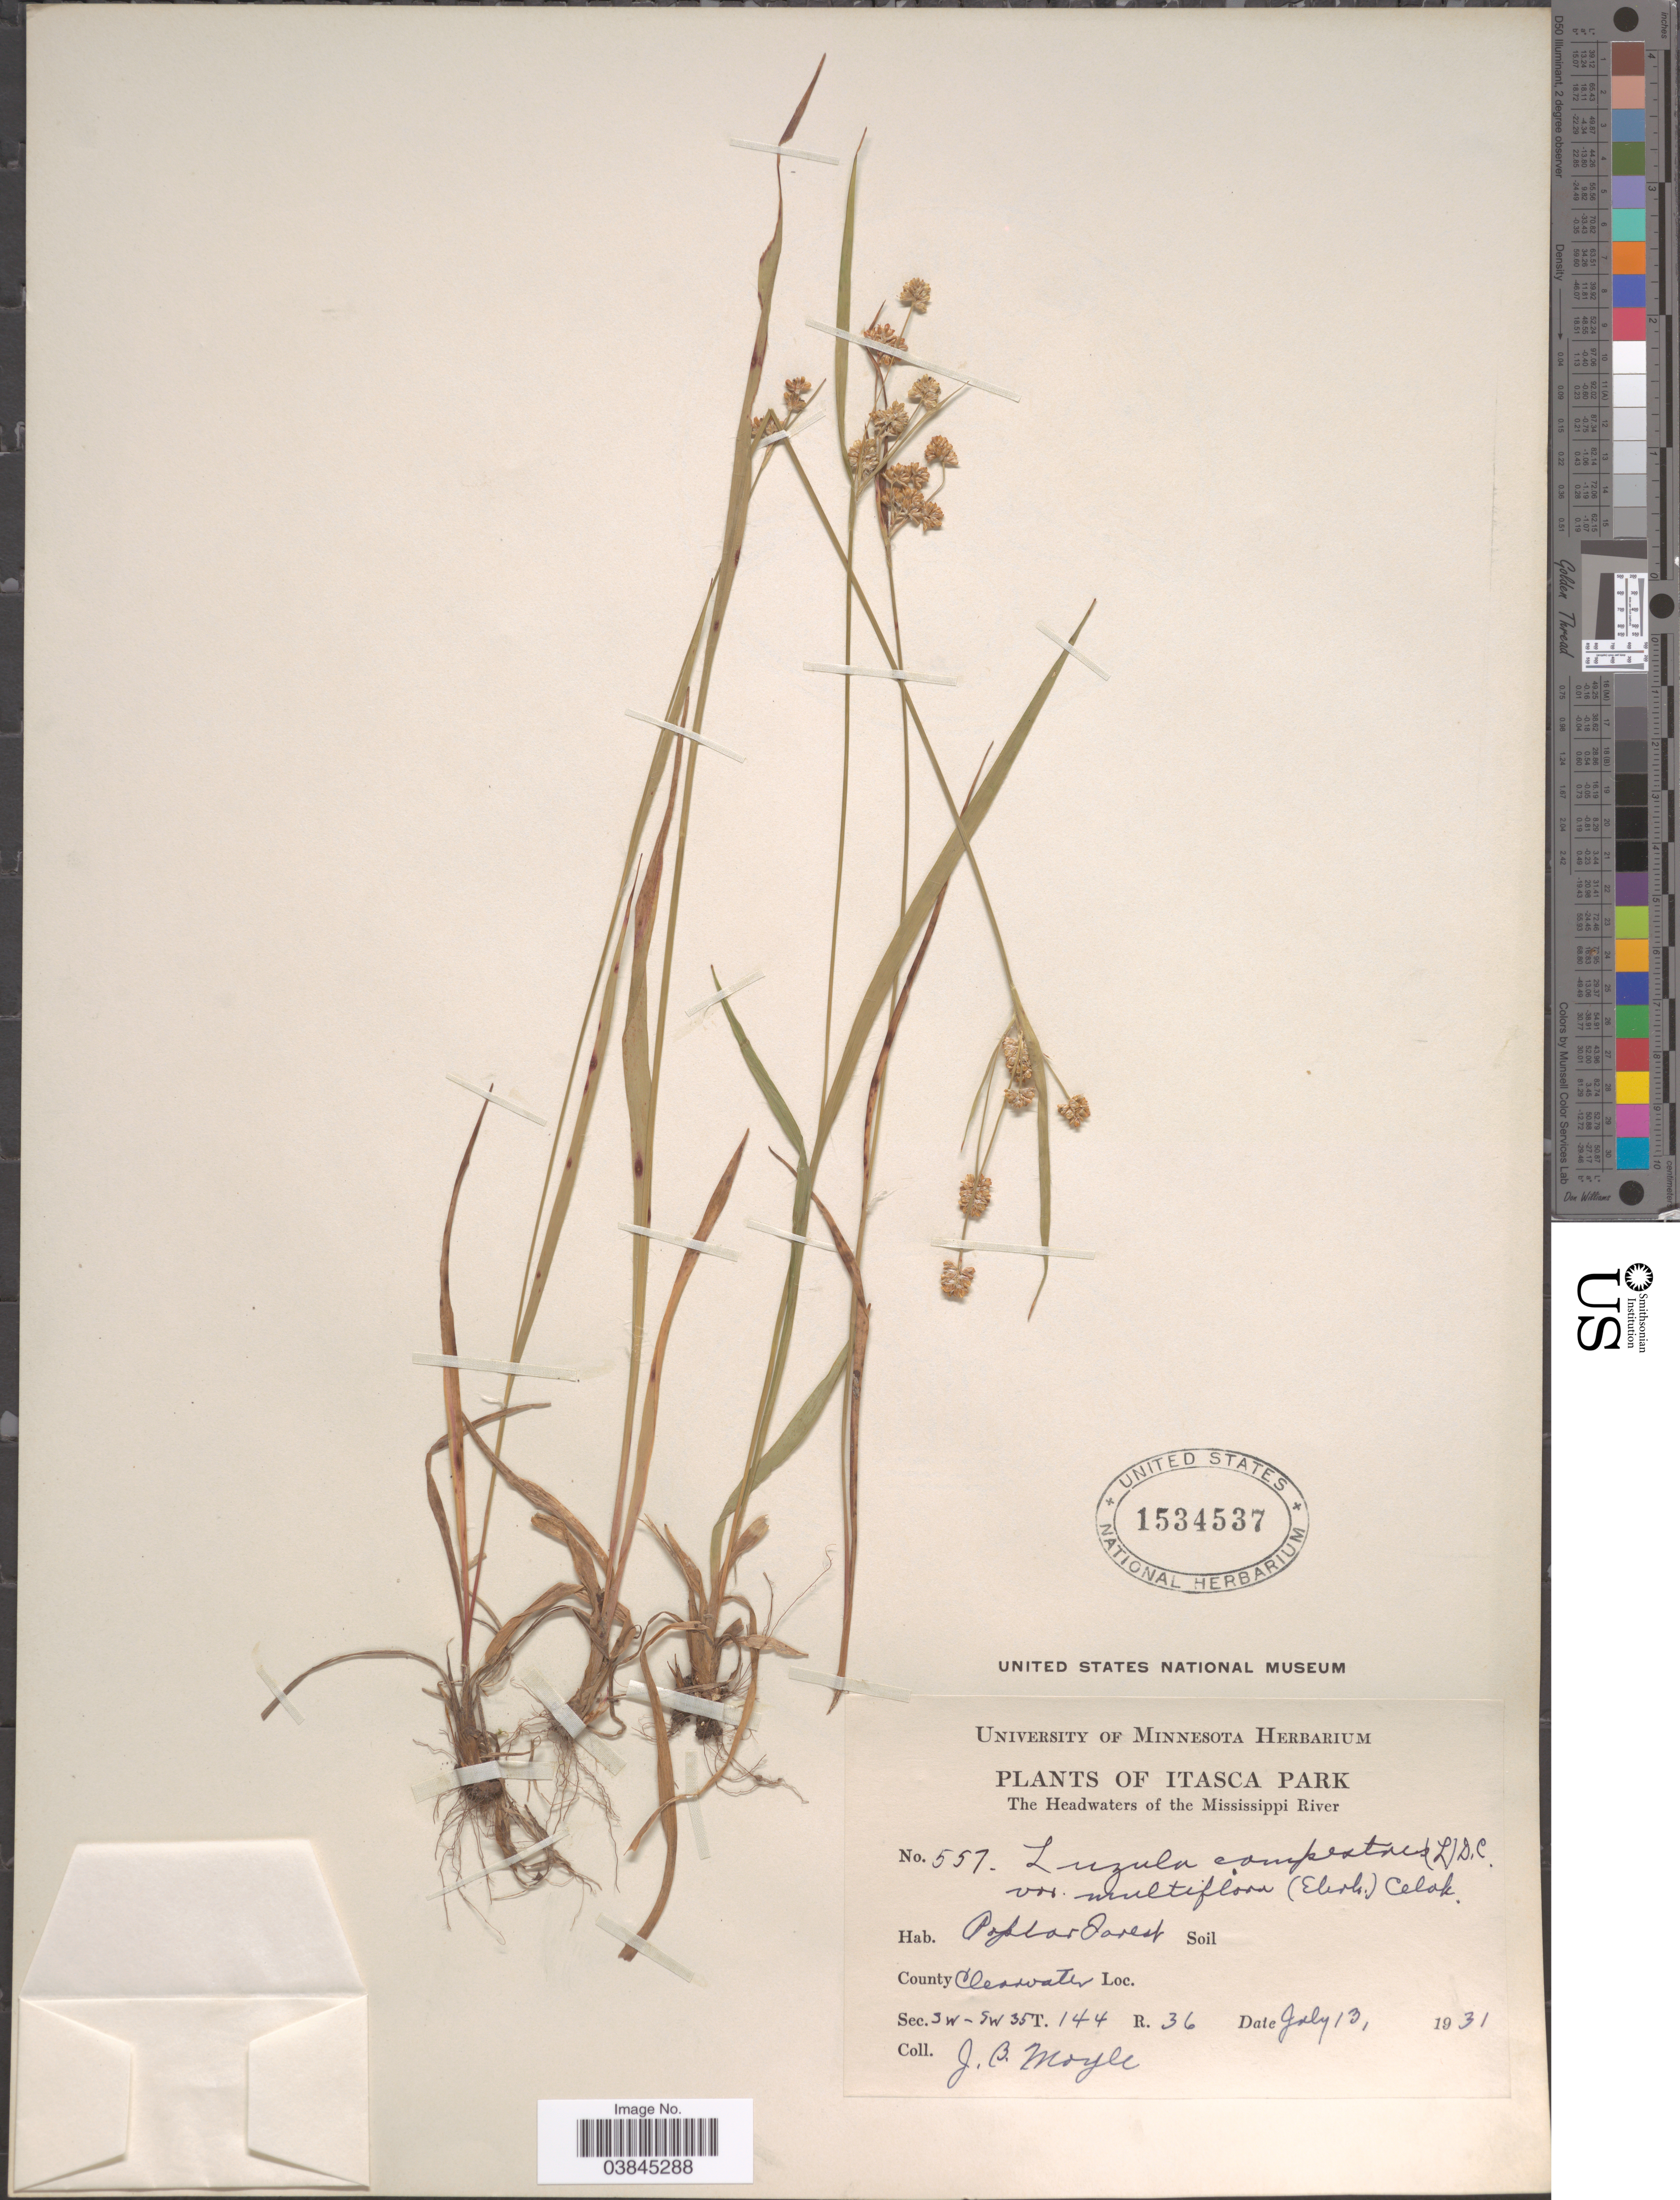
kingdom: Plantae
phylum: Tracheophyta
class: Liliopsida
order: Poales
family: Juncaceae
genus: Luzula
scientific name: Luzula campestris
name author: (L.) DC.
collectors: J. Moyle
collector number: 557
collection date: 1931-07-13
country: United States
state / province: Minnesota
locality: Itasca Park. The Headwaters of the Mississppi river. Poplar Forest. County Clearwater. Sec. SW-SW 35 T. 144 R. 36.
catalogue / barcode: US 1534537